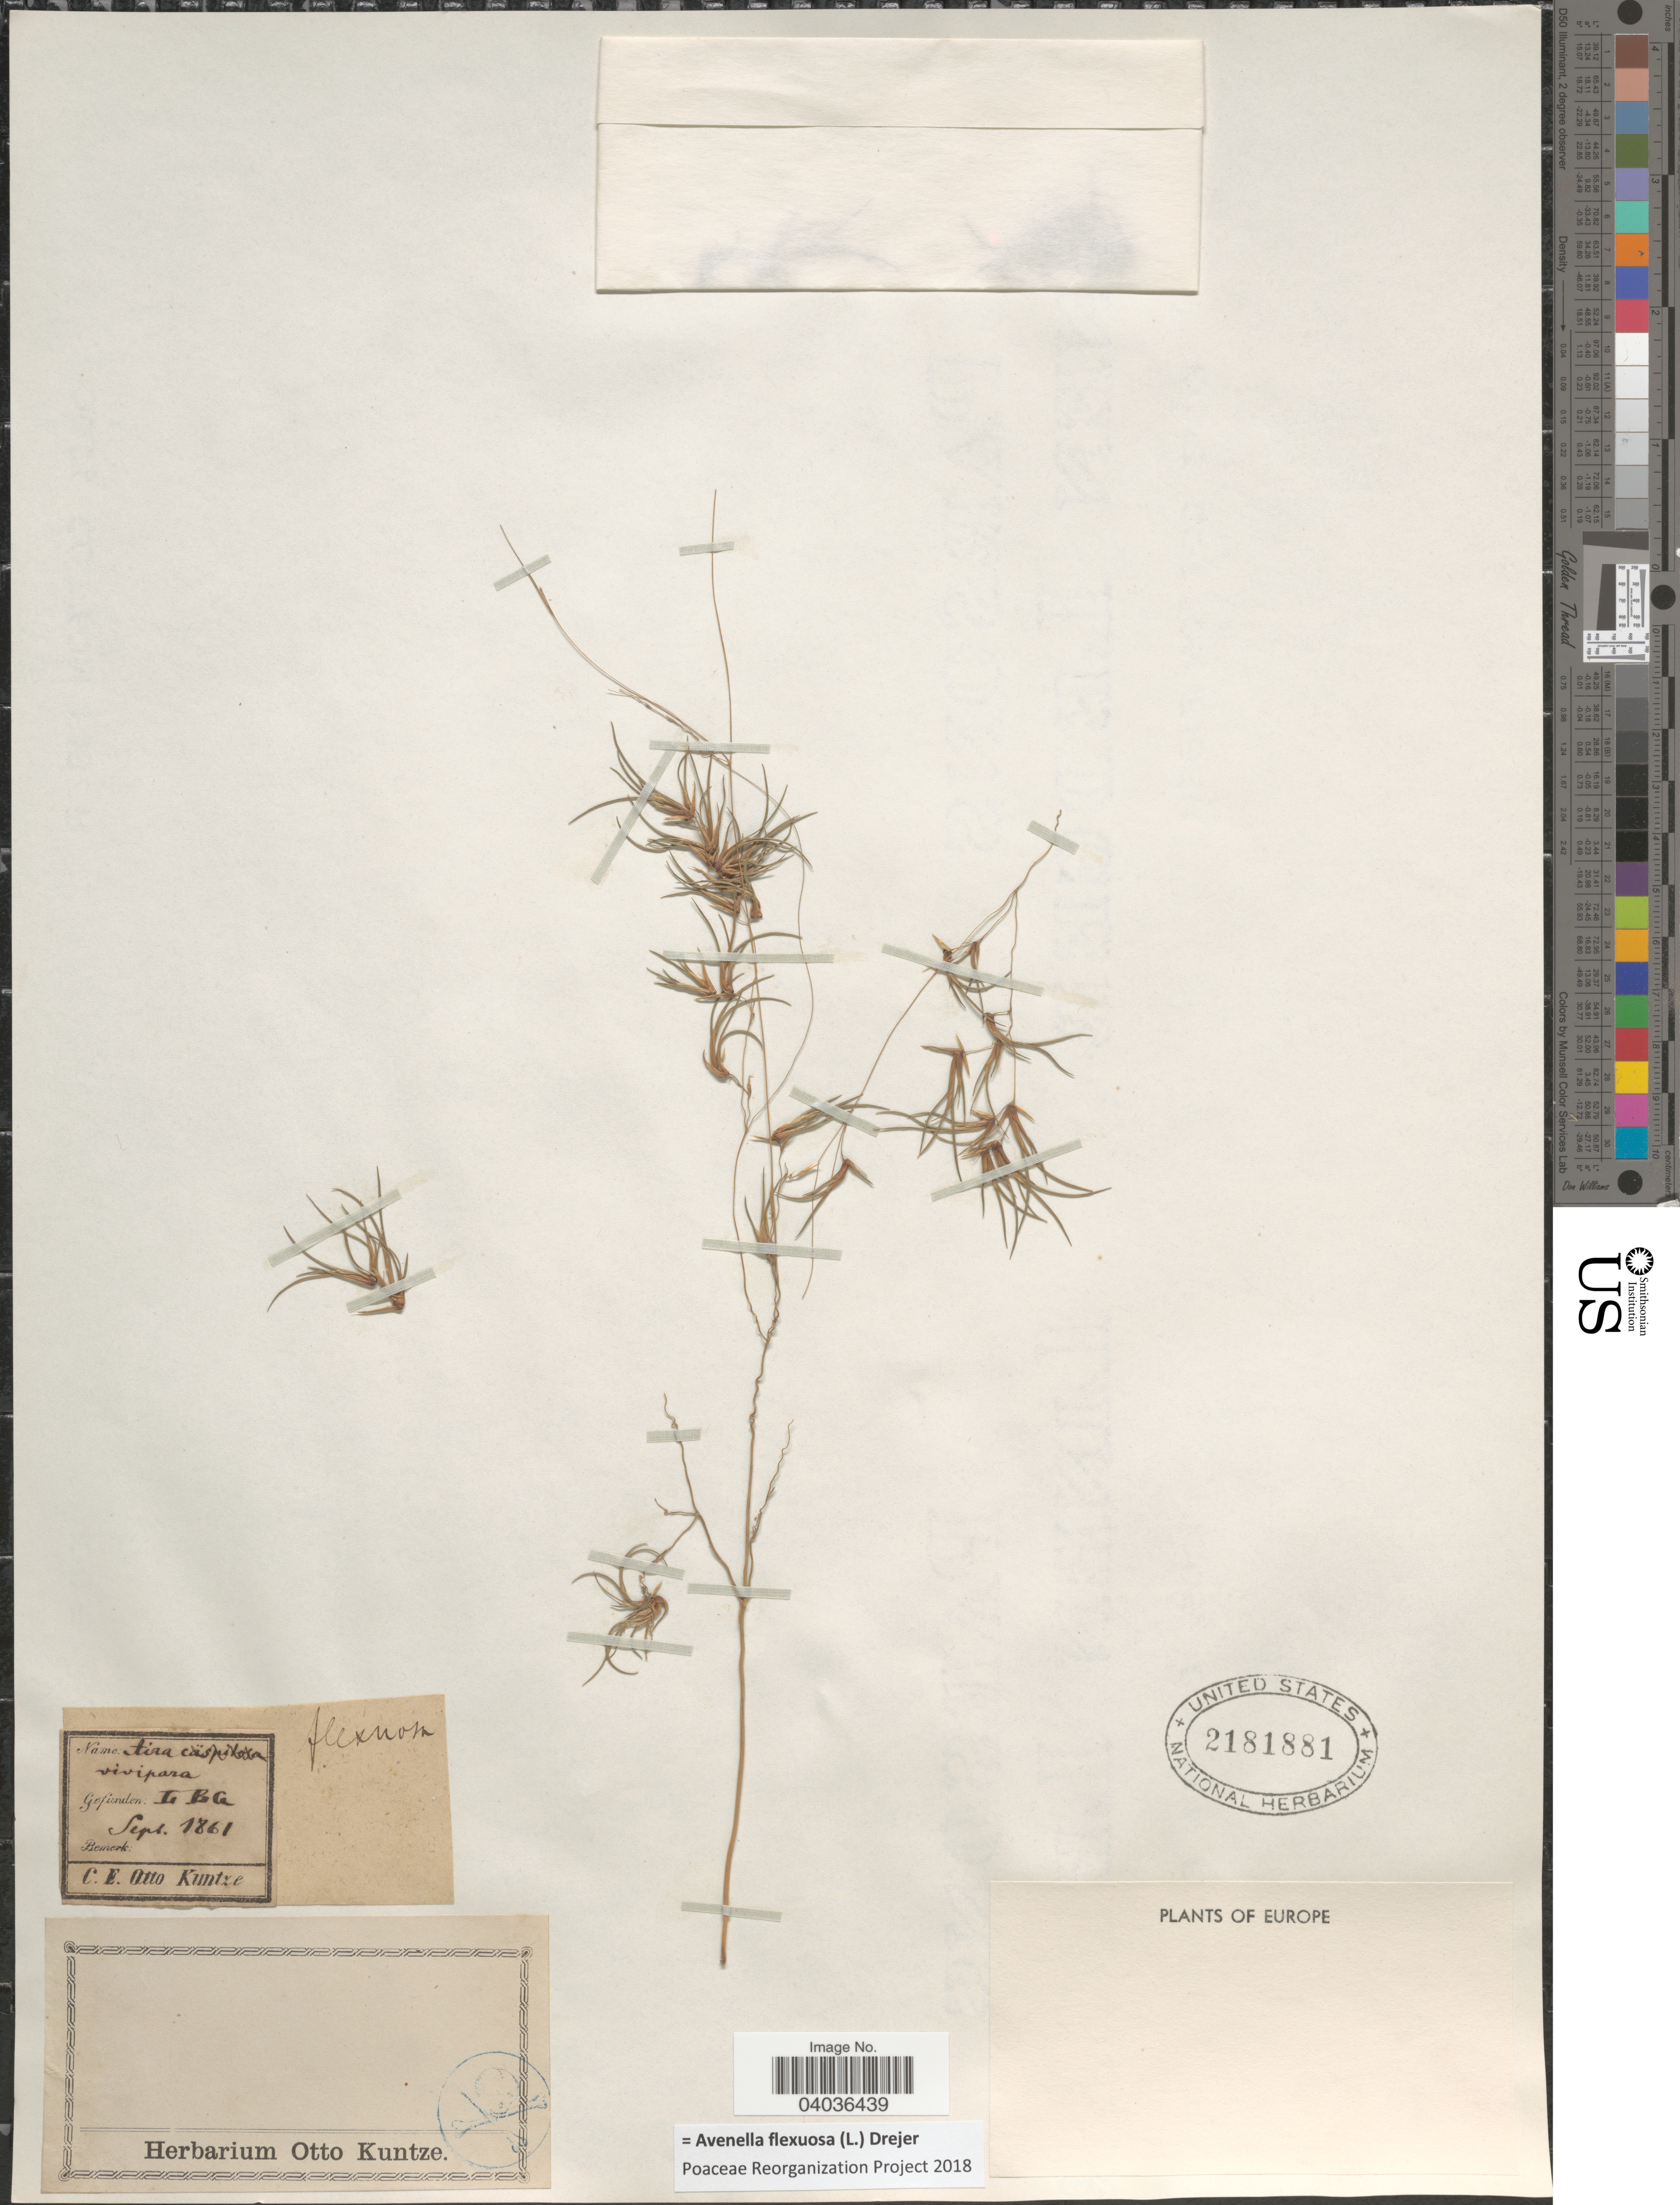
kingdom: Plantae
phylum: Tracheophyta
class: Liliopsida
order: Poales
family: Poaceae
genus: Avenella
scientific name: Avenella flexuosa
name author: (L.) Drejer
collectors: C.E.O. Kuntze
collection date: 1861-09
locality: LBA. Europe.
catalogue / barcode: US 2181881